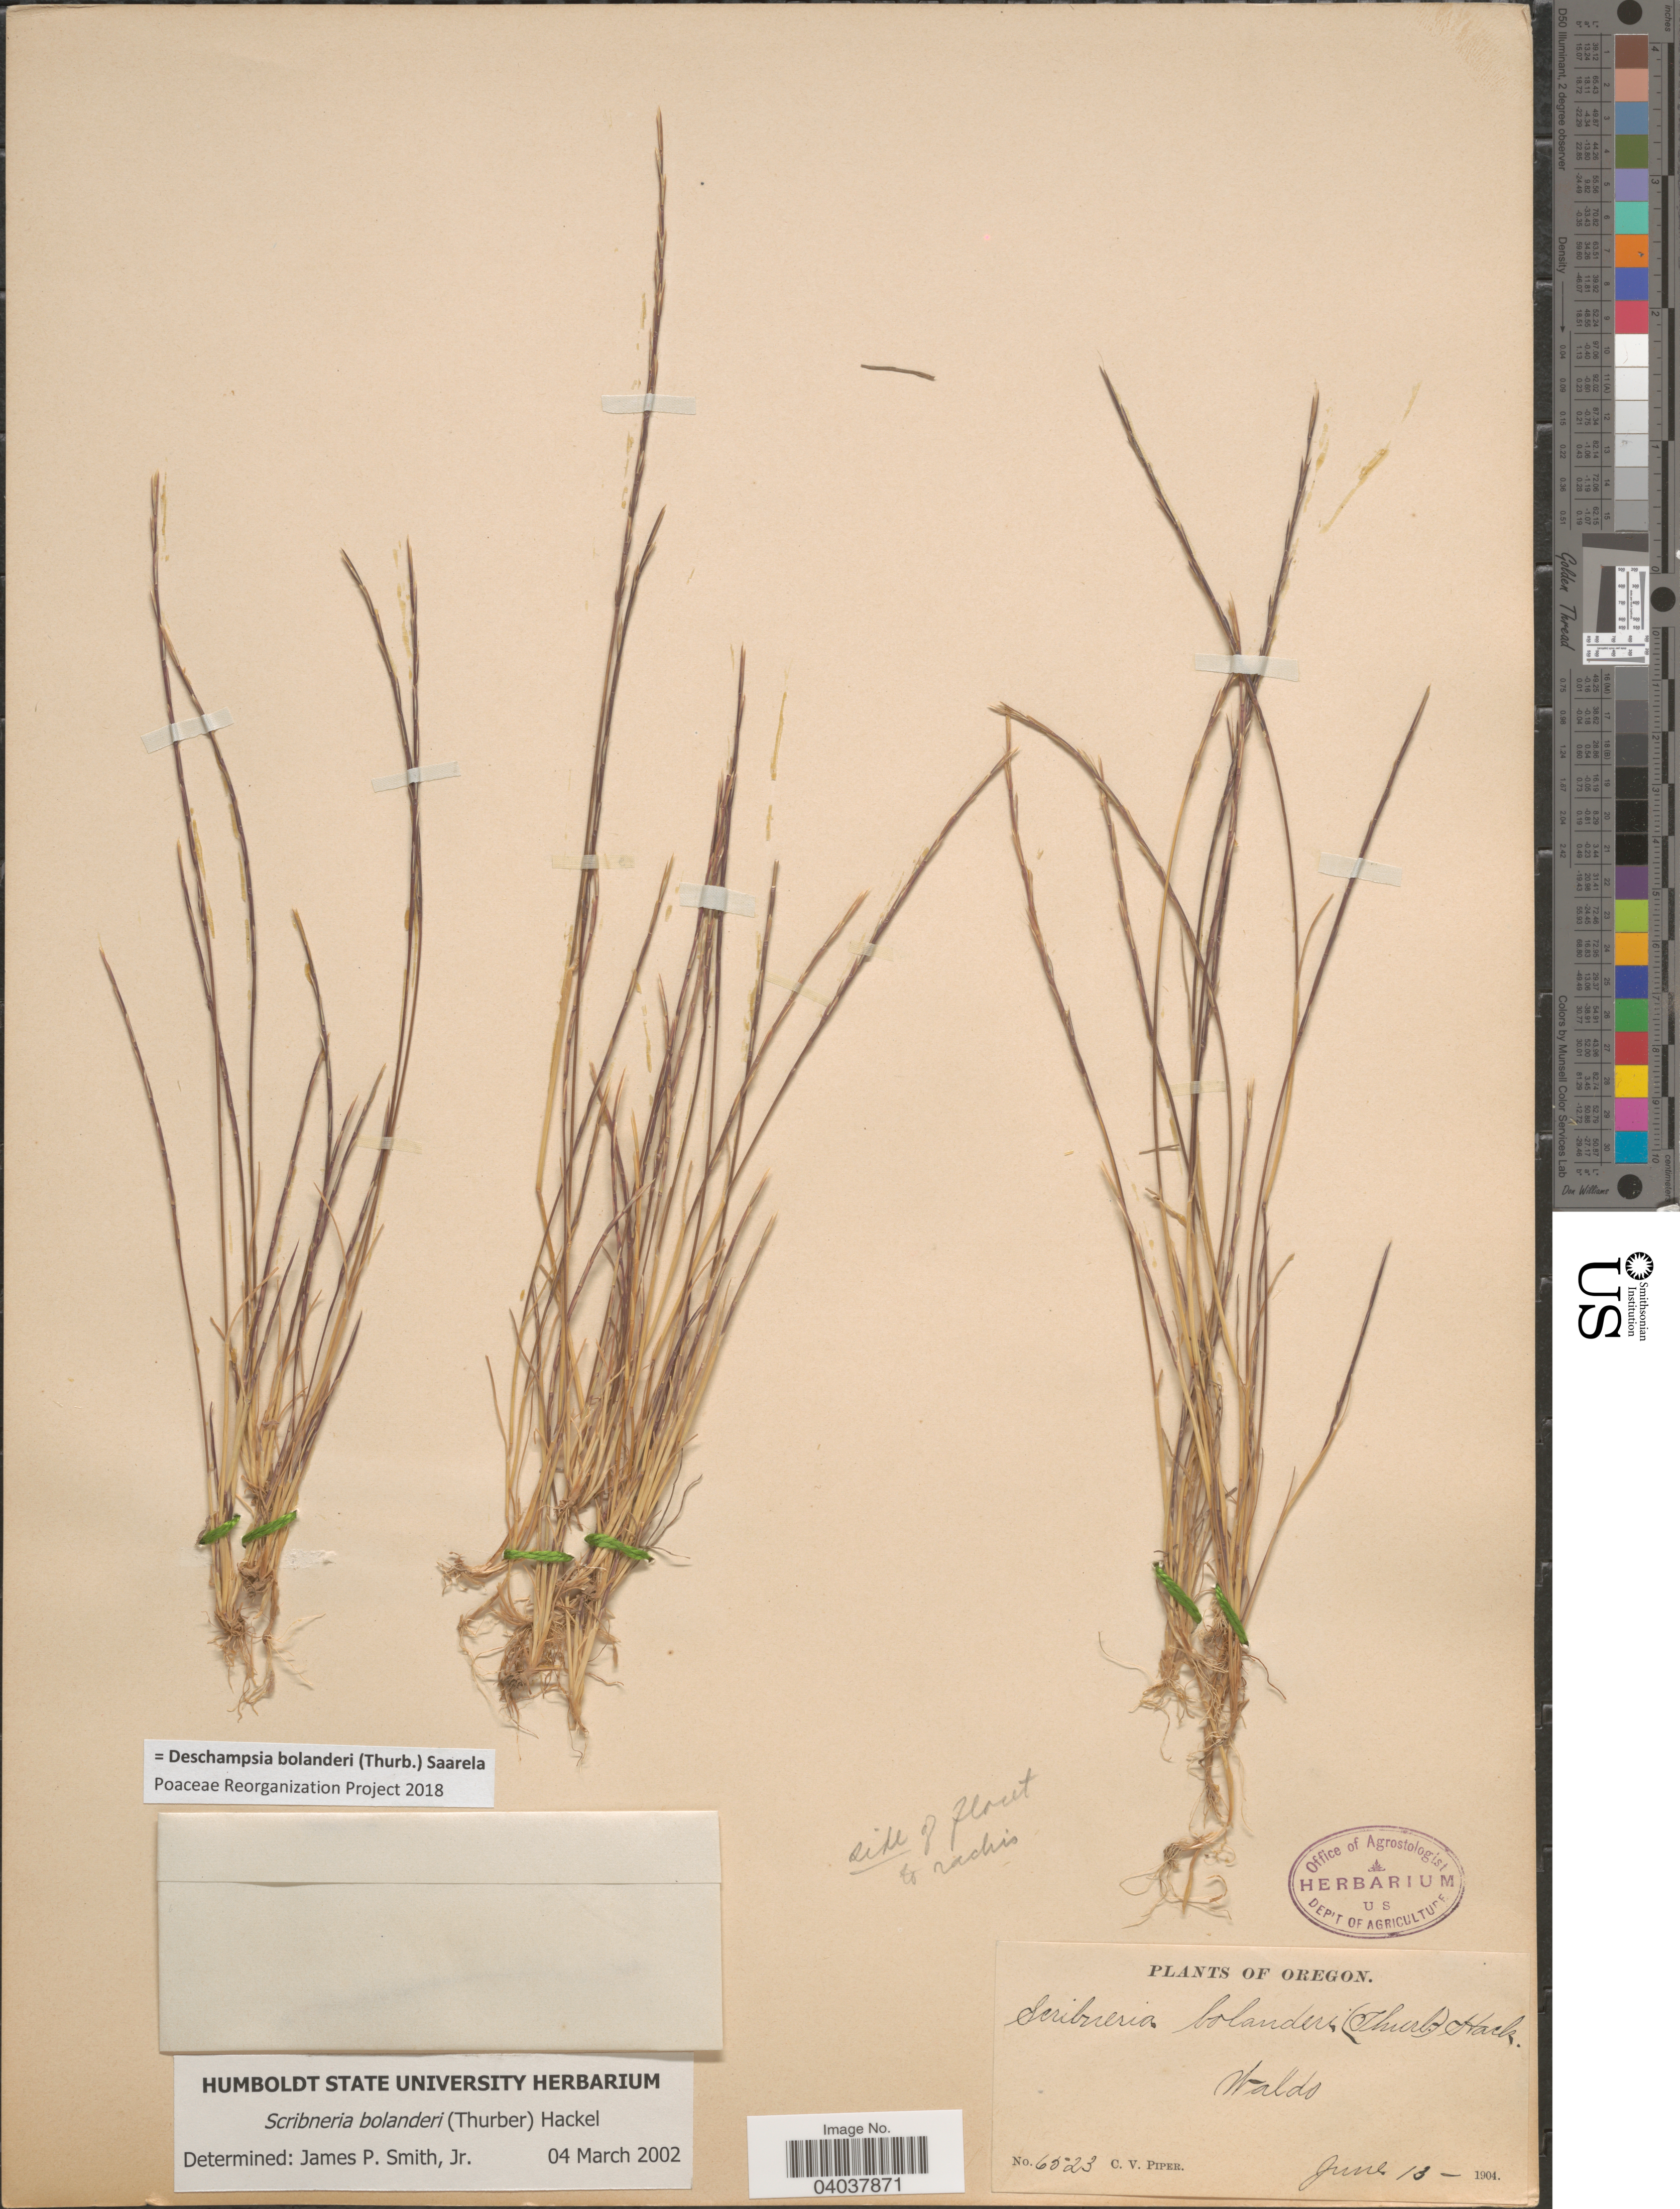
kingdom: Plantae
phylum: Tracheophyta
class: Liliopsida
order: Poales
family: Poaceae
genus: Deschampsia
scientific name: Deschampsia bolanderi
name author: (Thurb.) Saarela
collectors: C. V. Piper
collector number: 6523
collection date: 1904-06-13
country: United States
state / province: Oregon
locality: Waldo.